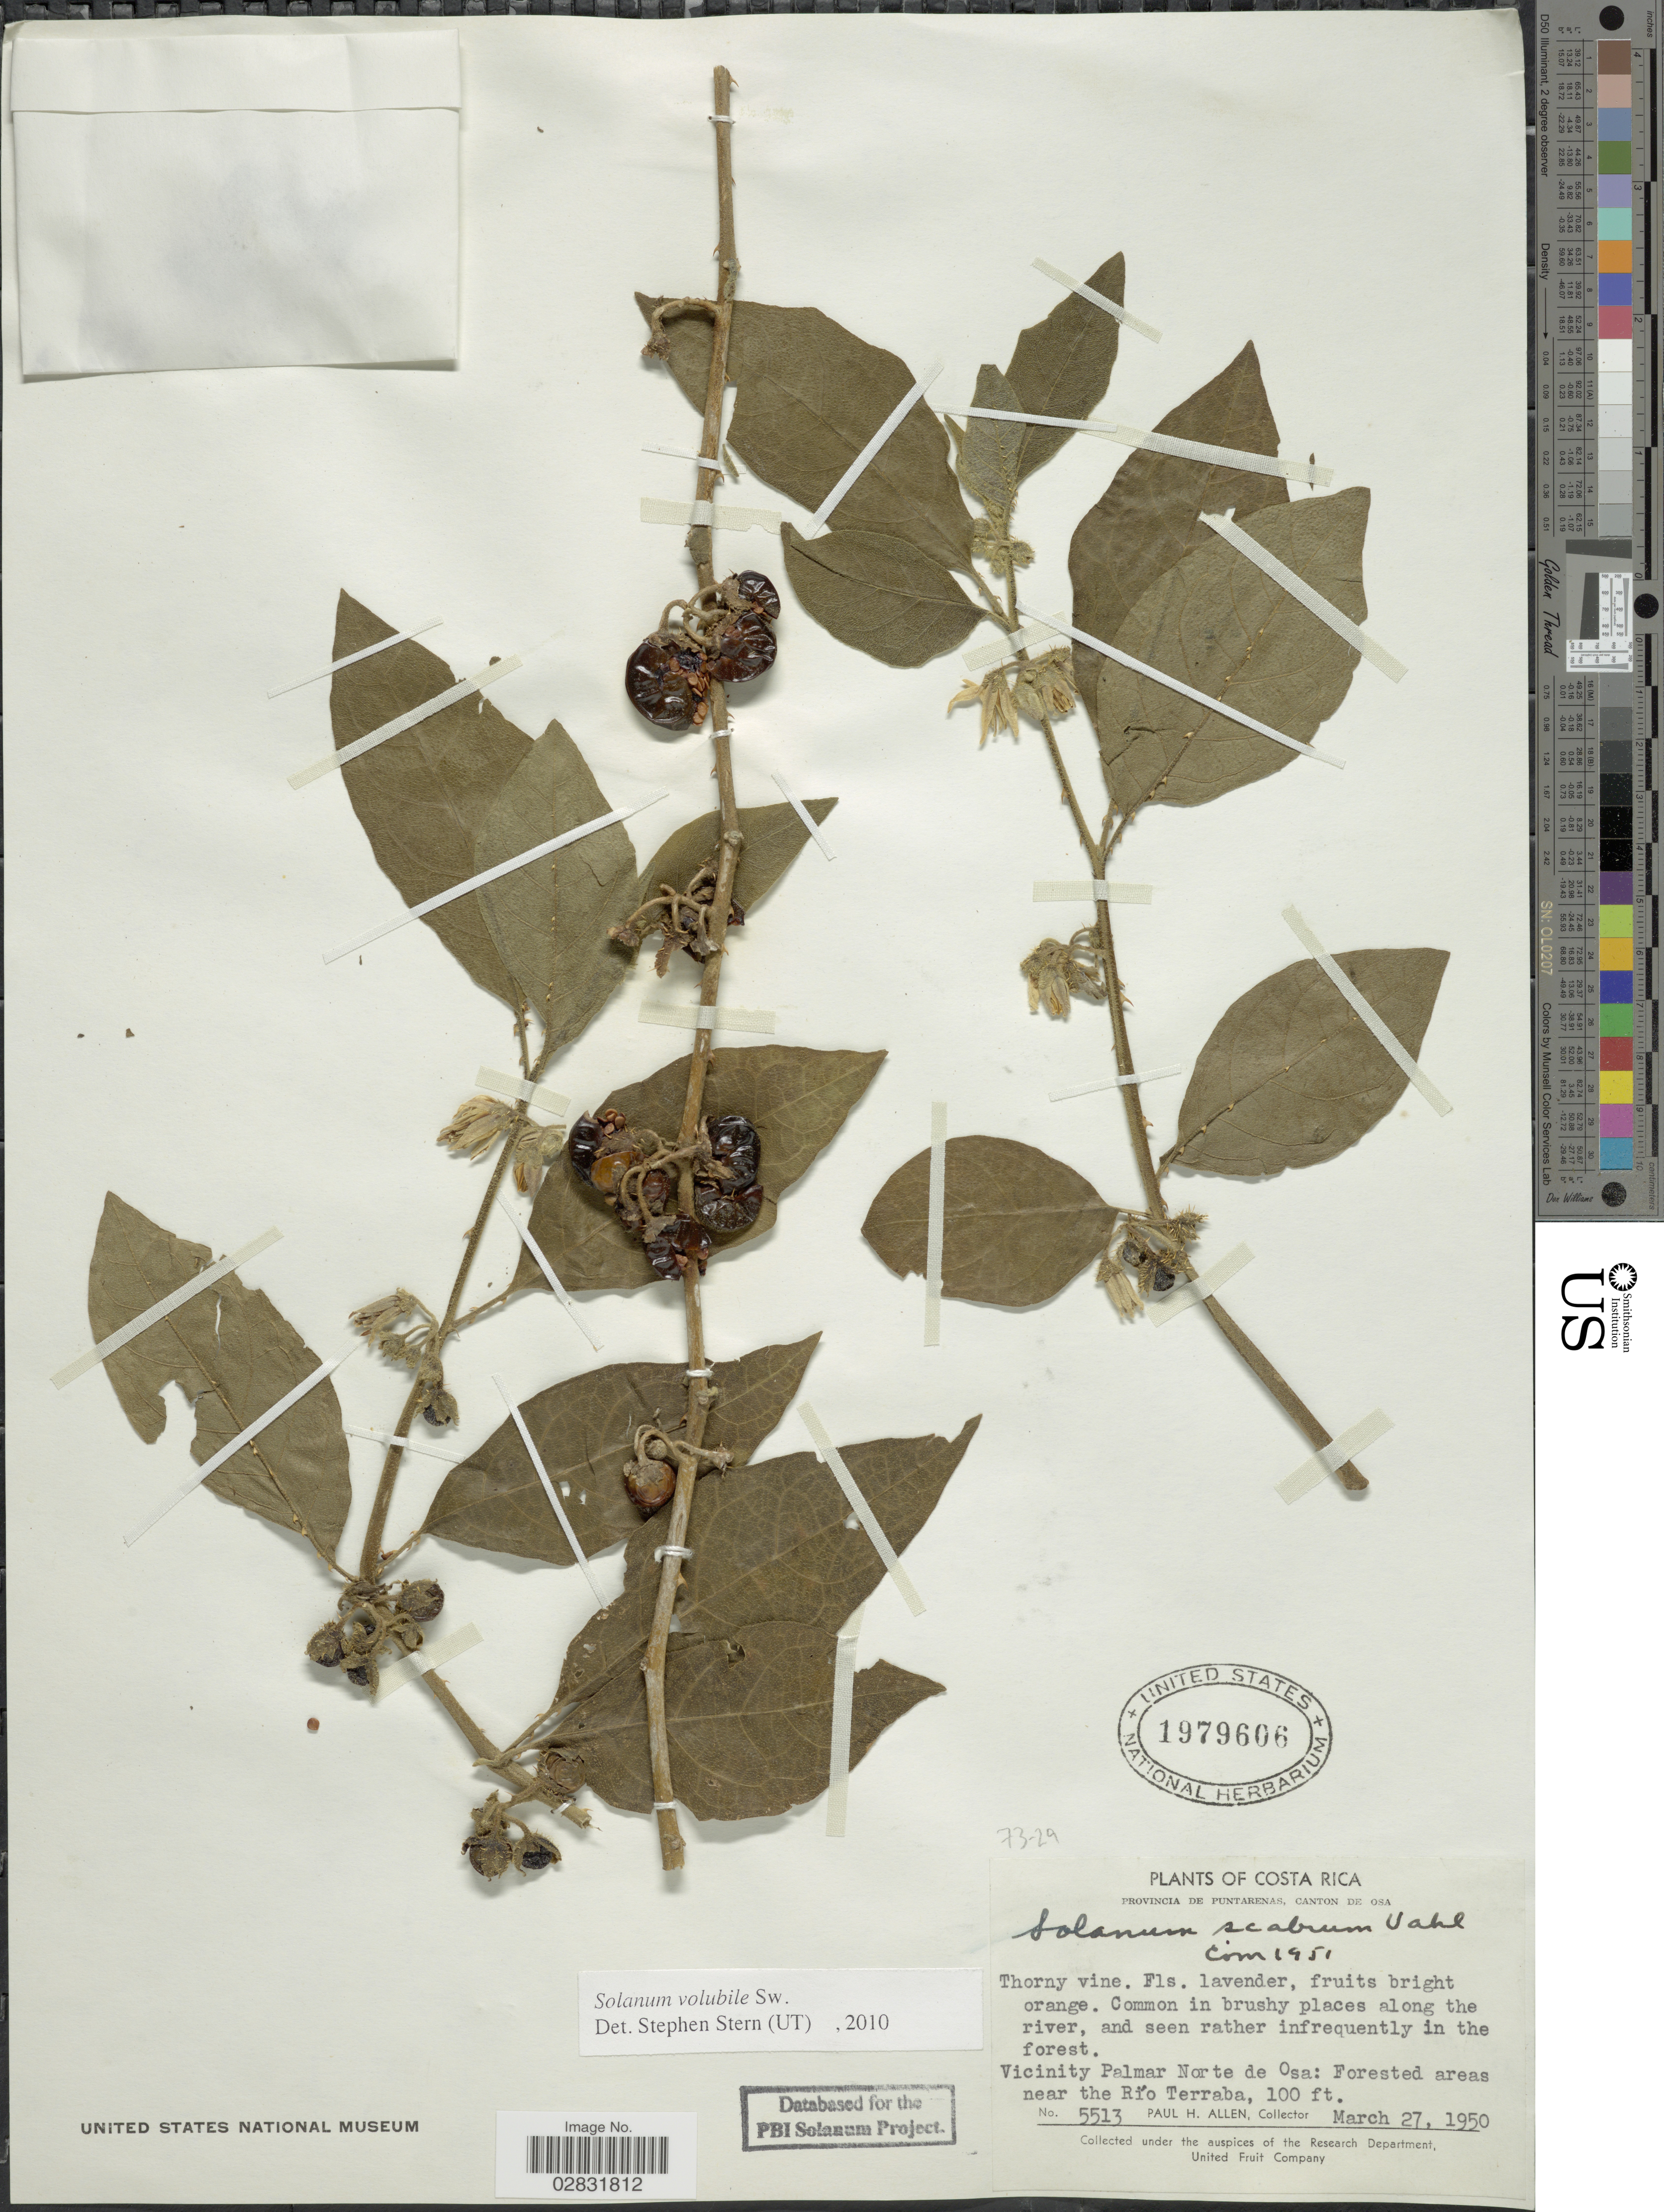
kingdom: Plantae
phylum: Tracheophyta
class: Magnoliopsida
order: Solanales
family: Solanaceae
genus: Solanum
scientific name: Solanum volubile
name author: Sw.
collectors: P. H. Allen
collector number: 5513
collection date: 1950-03-27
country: Costa Rica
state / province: Puntarenas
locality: Canton de Osa. Vicinity Palmar Norte de Osa: Forested areas near the Río Terraba.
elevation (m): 30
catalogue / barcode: US 1979606